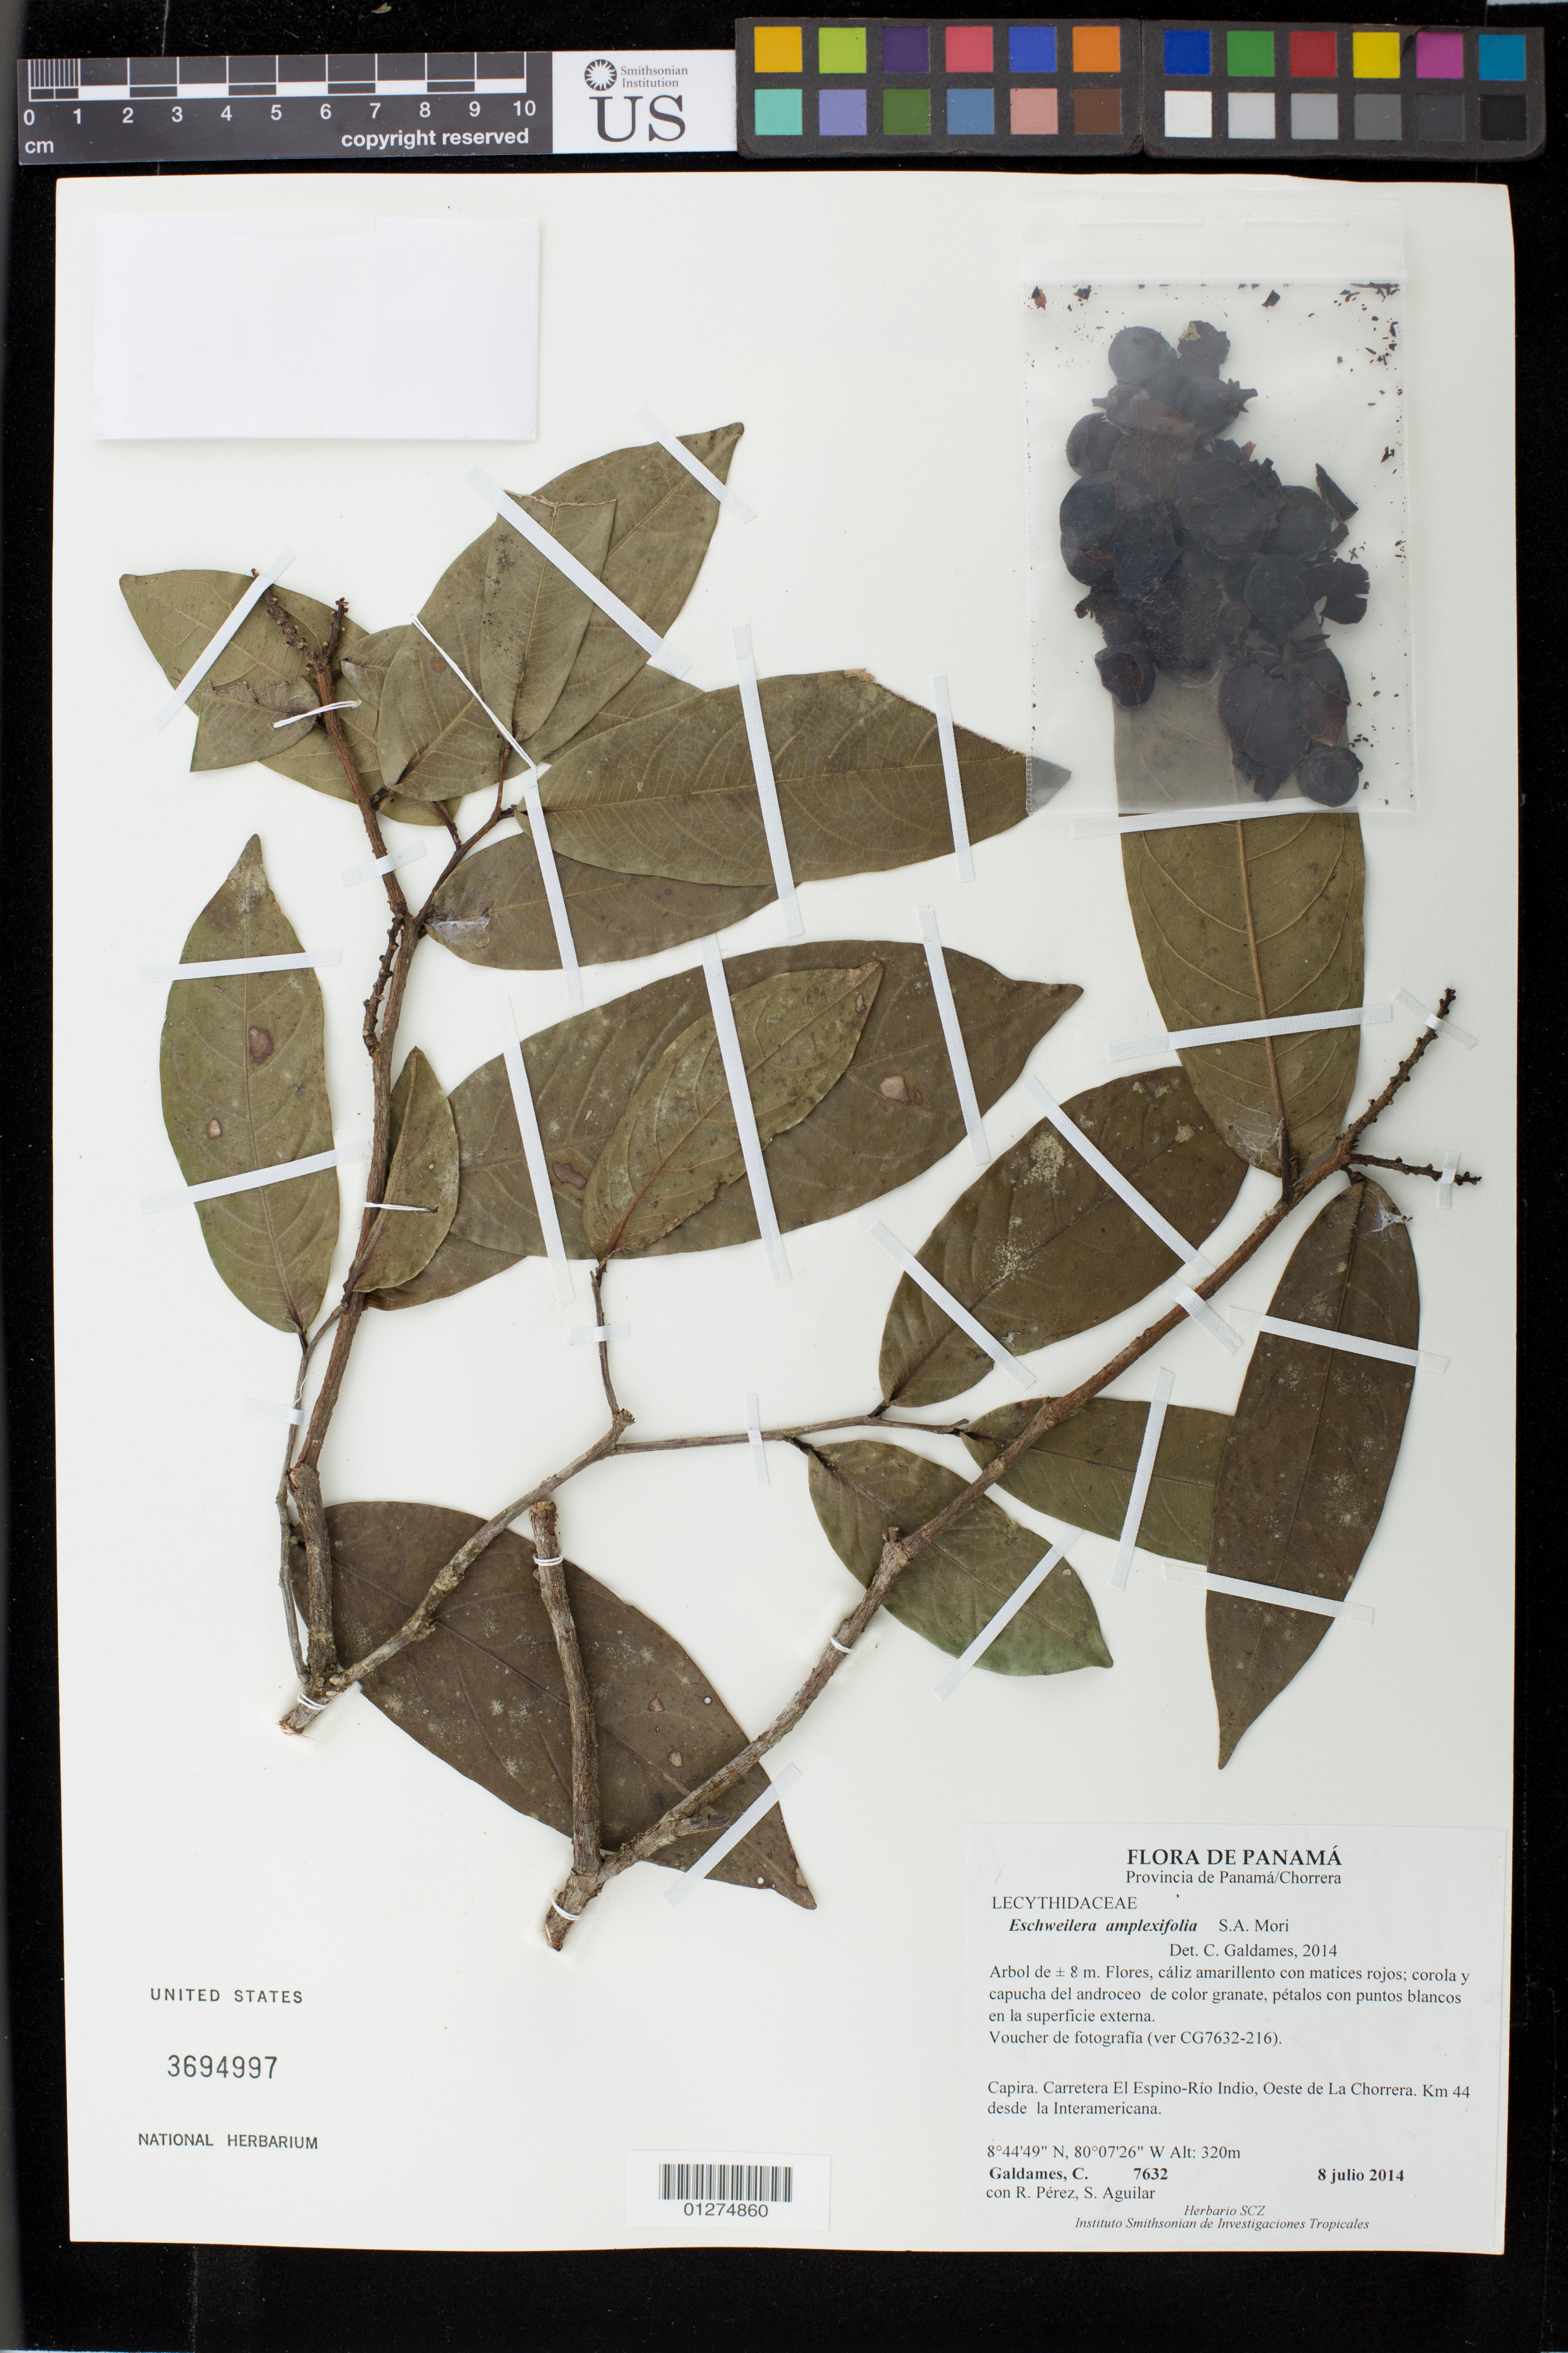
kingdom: Plantae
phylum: Tracheophyta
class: Magnoliopsida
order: Ericales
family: Lecythidaceae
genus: Eschweilera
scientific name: Eschweilera amplexifolia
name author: S.A. Mori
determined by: Galdames, C.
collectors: C. Galdames, R. Perez & S. Aguilar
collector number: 7632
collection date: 2014-07-08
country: Panama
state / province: Panamá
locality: Capira, Carretera El Espino-Rio Indio, Oeste de La Chorrera, km 44 desde la Interamericana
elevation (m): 320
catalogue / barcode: US 3694997